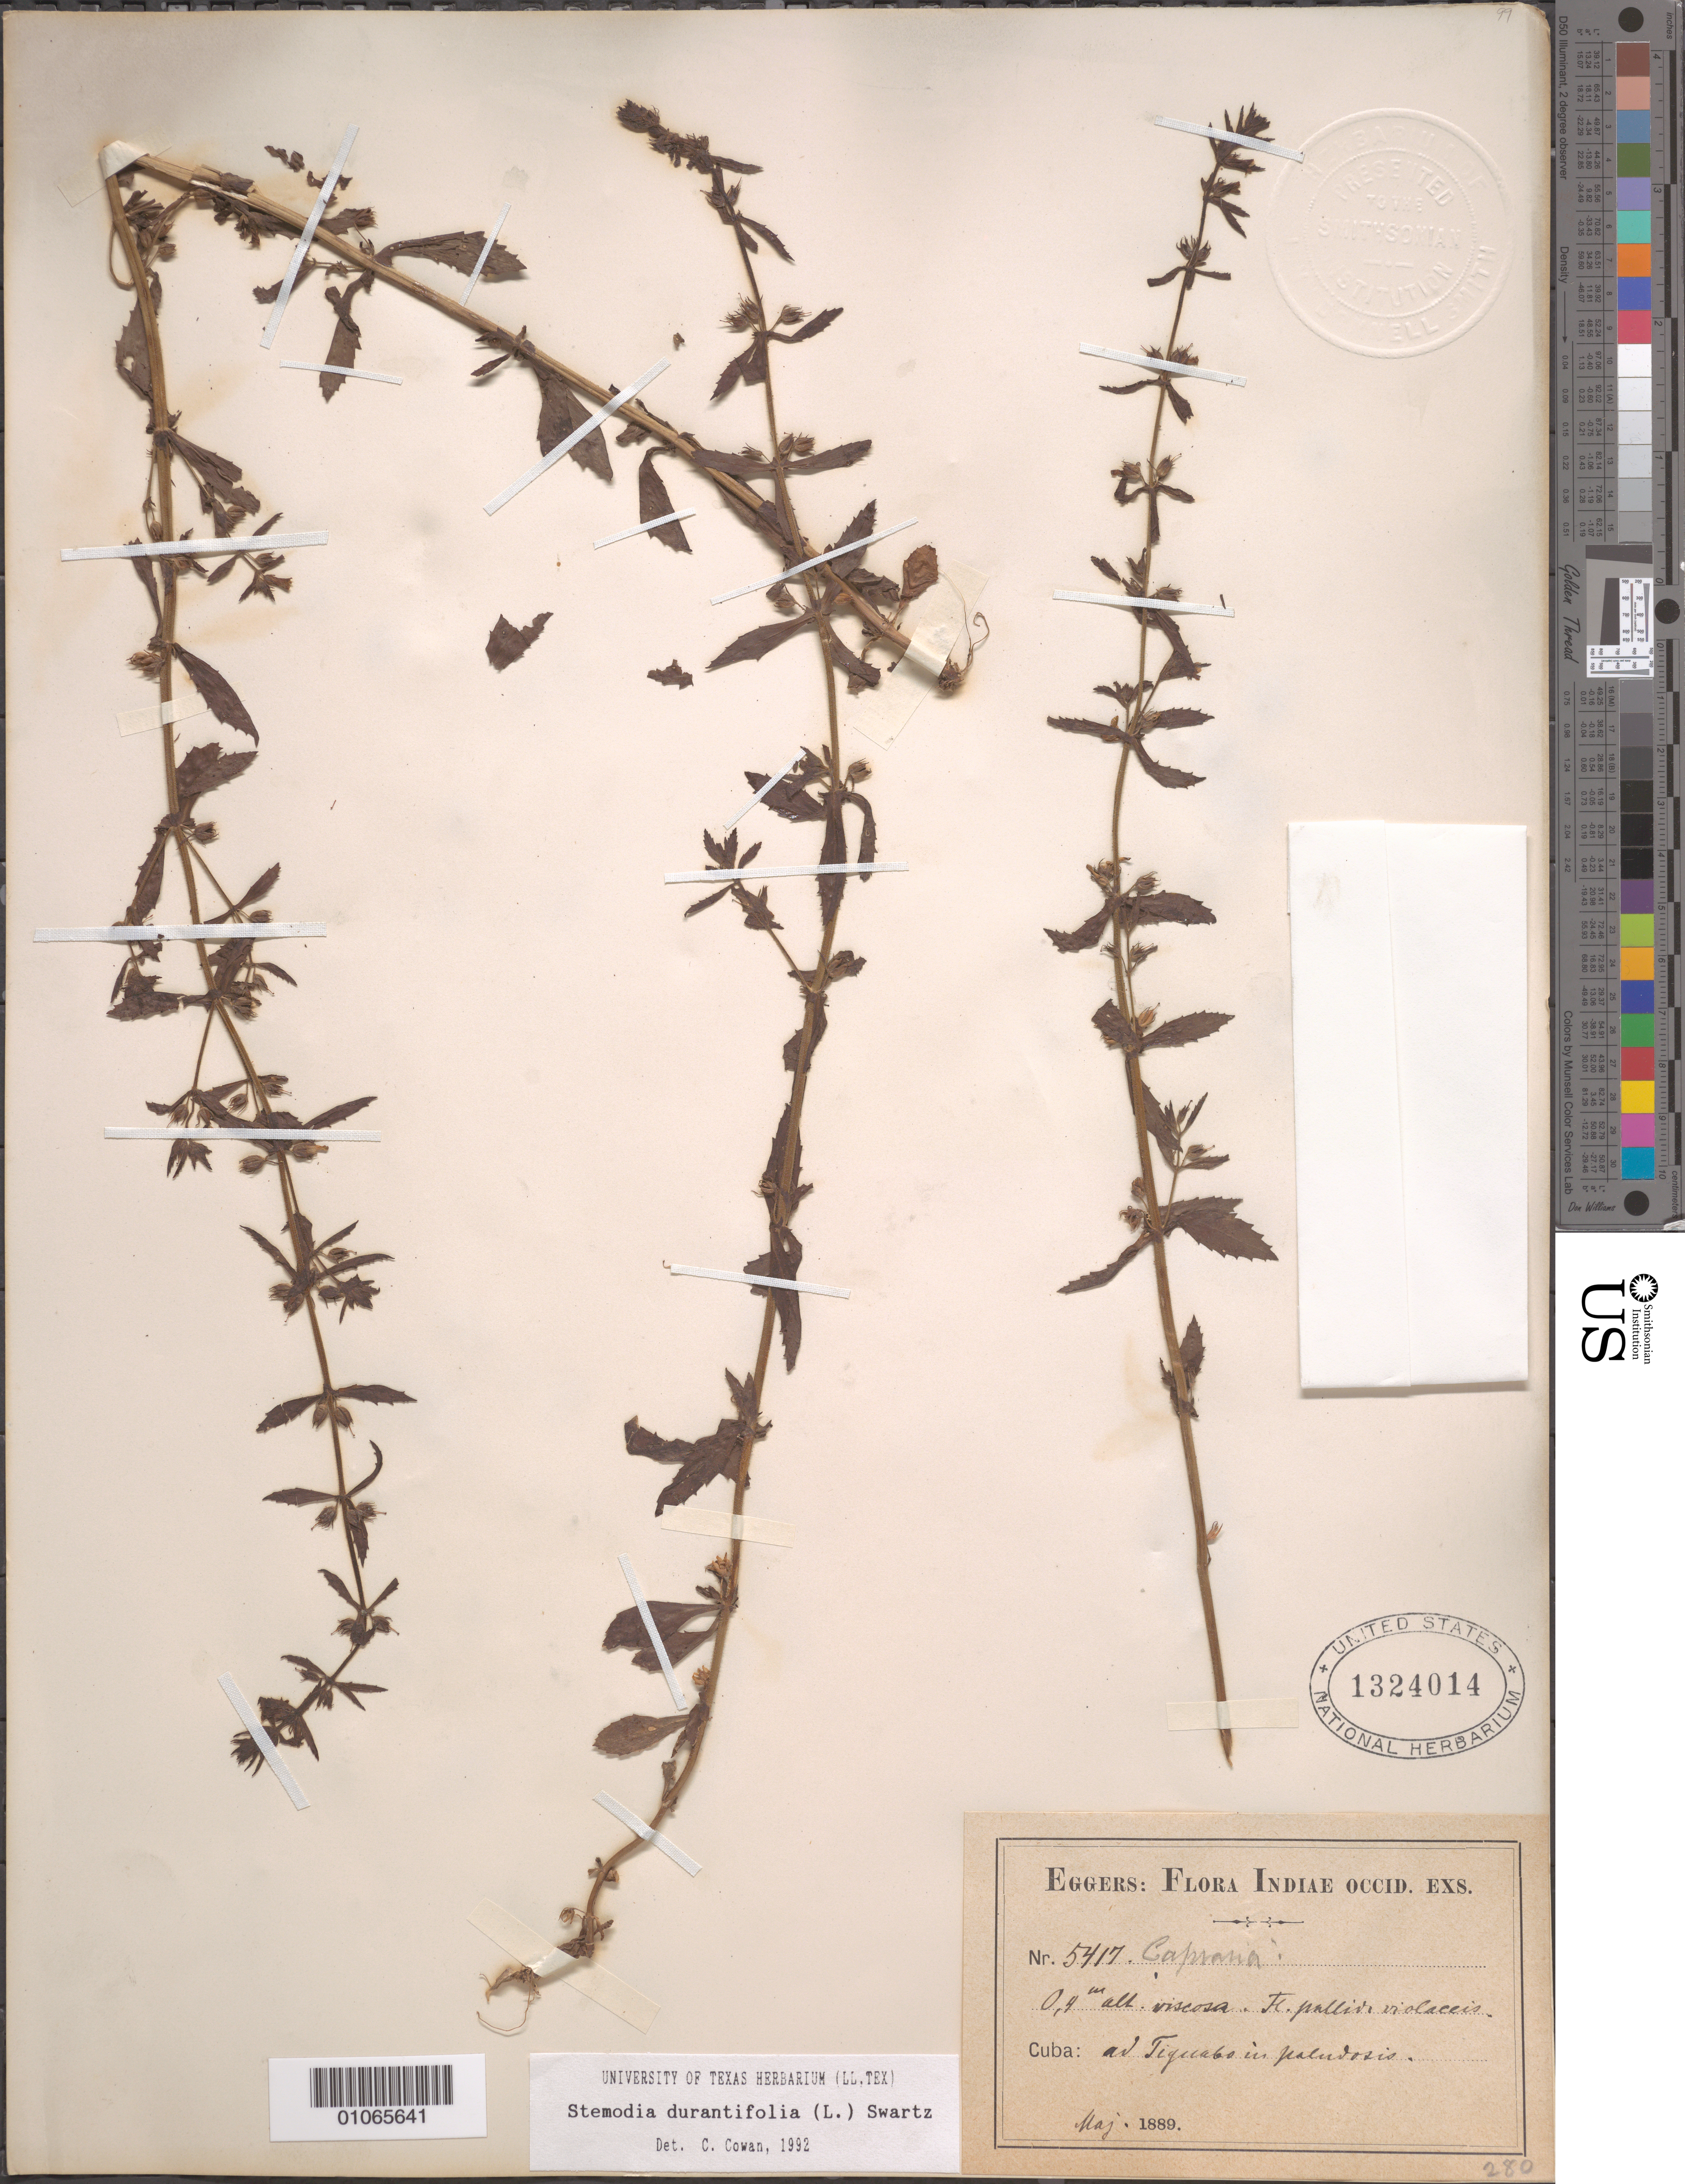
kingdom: Plantae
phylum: Tracheophyta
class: Magnoliopsida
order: Lamiales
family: Plantaginaceae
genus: Stemodia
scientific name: Stemodia durantifolia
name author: (L.) Sw.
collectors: H. F. A. von Eggers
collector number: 5417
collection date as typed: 01 May 1889 to 31 May 1889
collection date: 1889-05-01/1889-05-31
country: Cuba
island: Cuba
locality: Tiguabo in palndosis?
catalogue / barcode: US 1324014